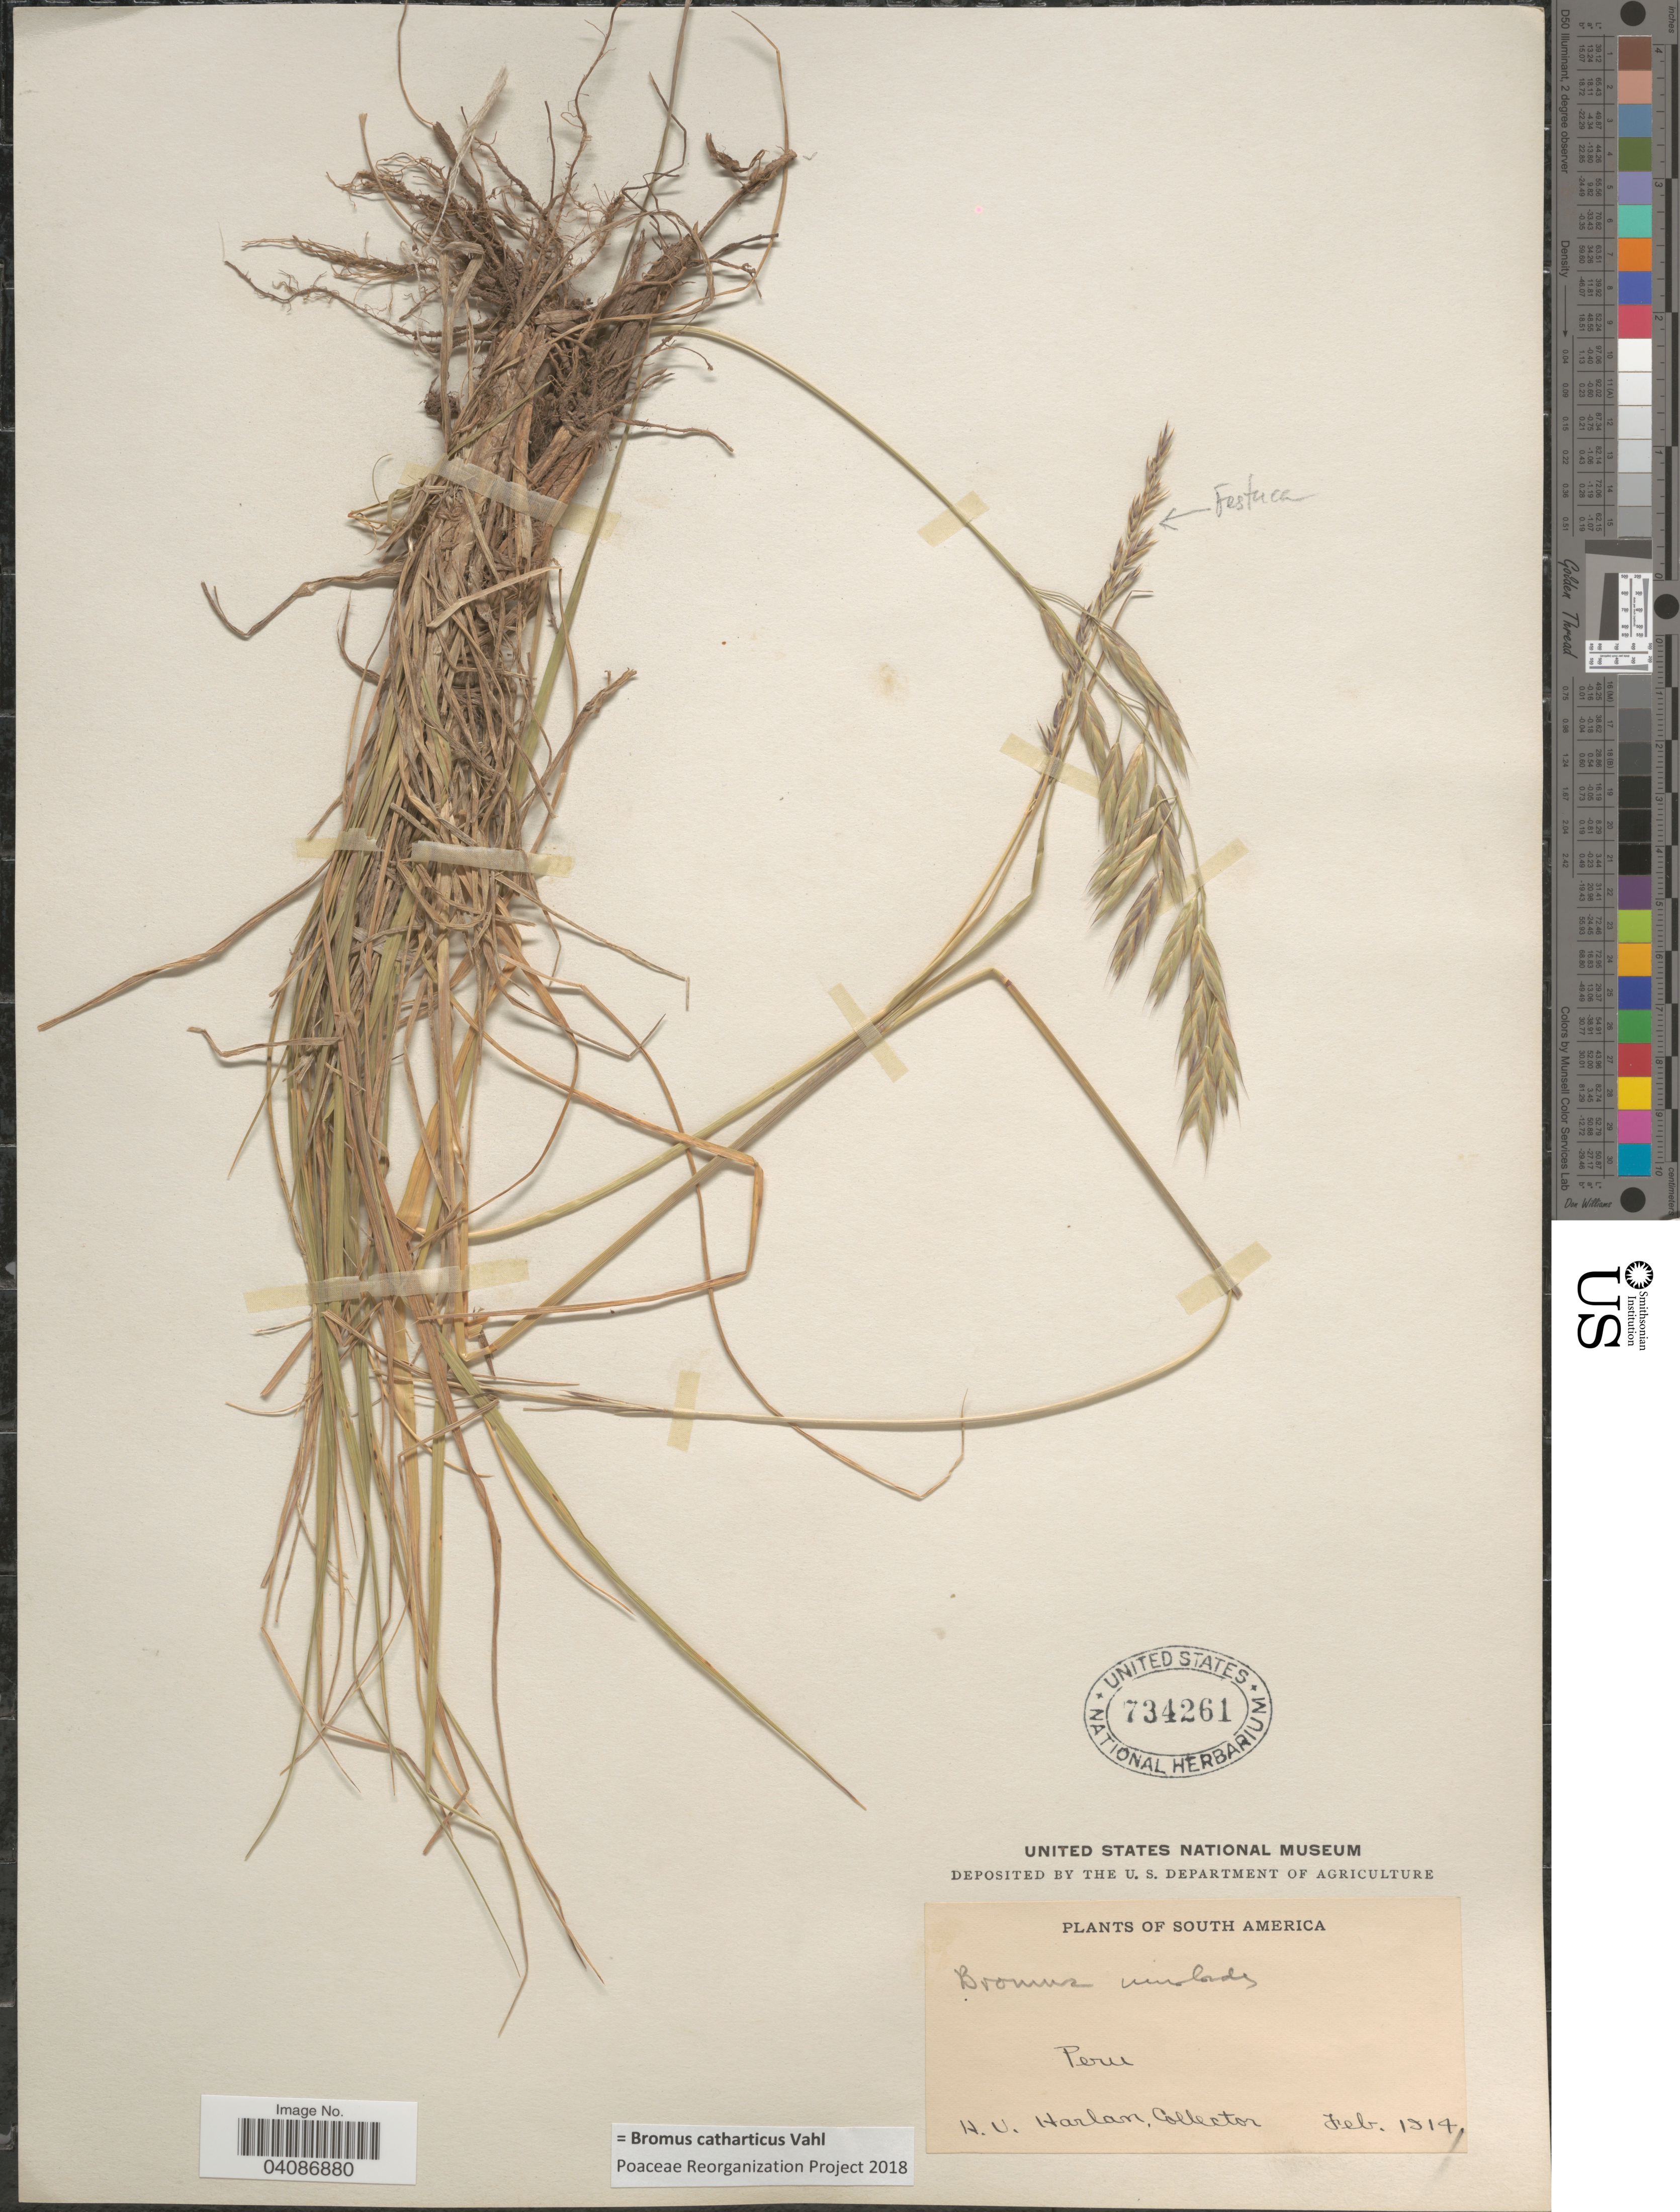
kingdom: Plantae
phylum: Tracheophyta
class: Liliopsida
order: Poales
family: Poaceae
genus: Bromus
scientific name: Bromus catharticus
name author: Vahl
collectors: H. Harlan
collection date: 1914-02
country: Peru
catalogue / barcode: US 734261